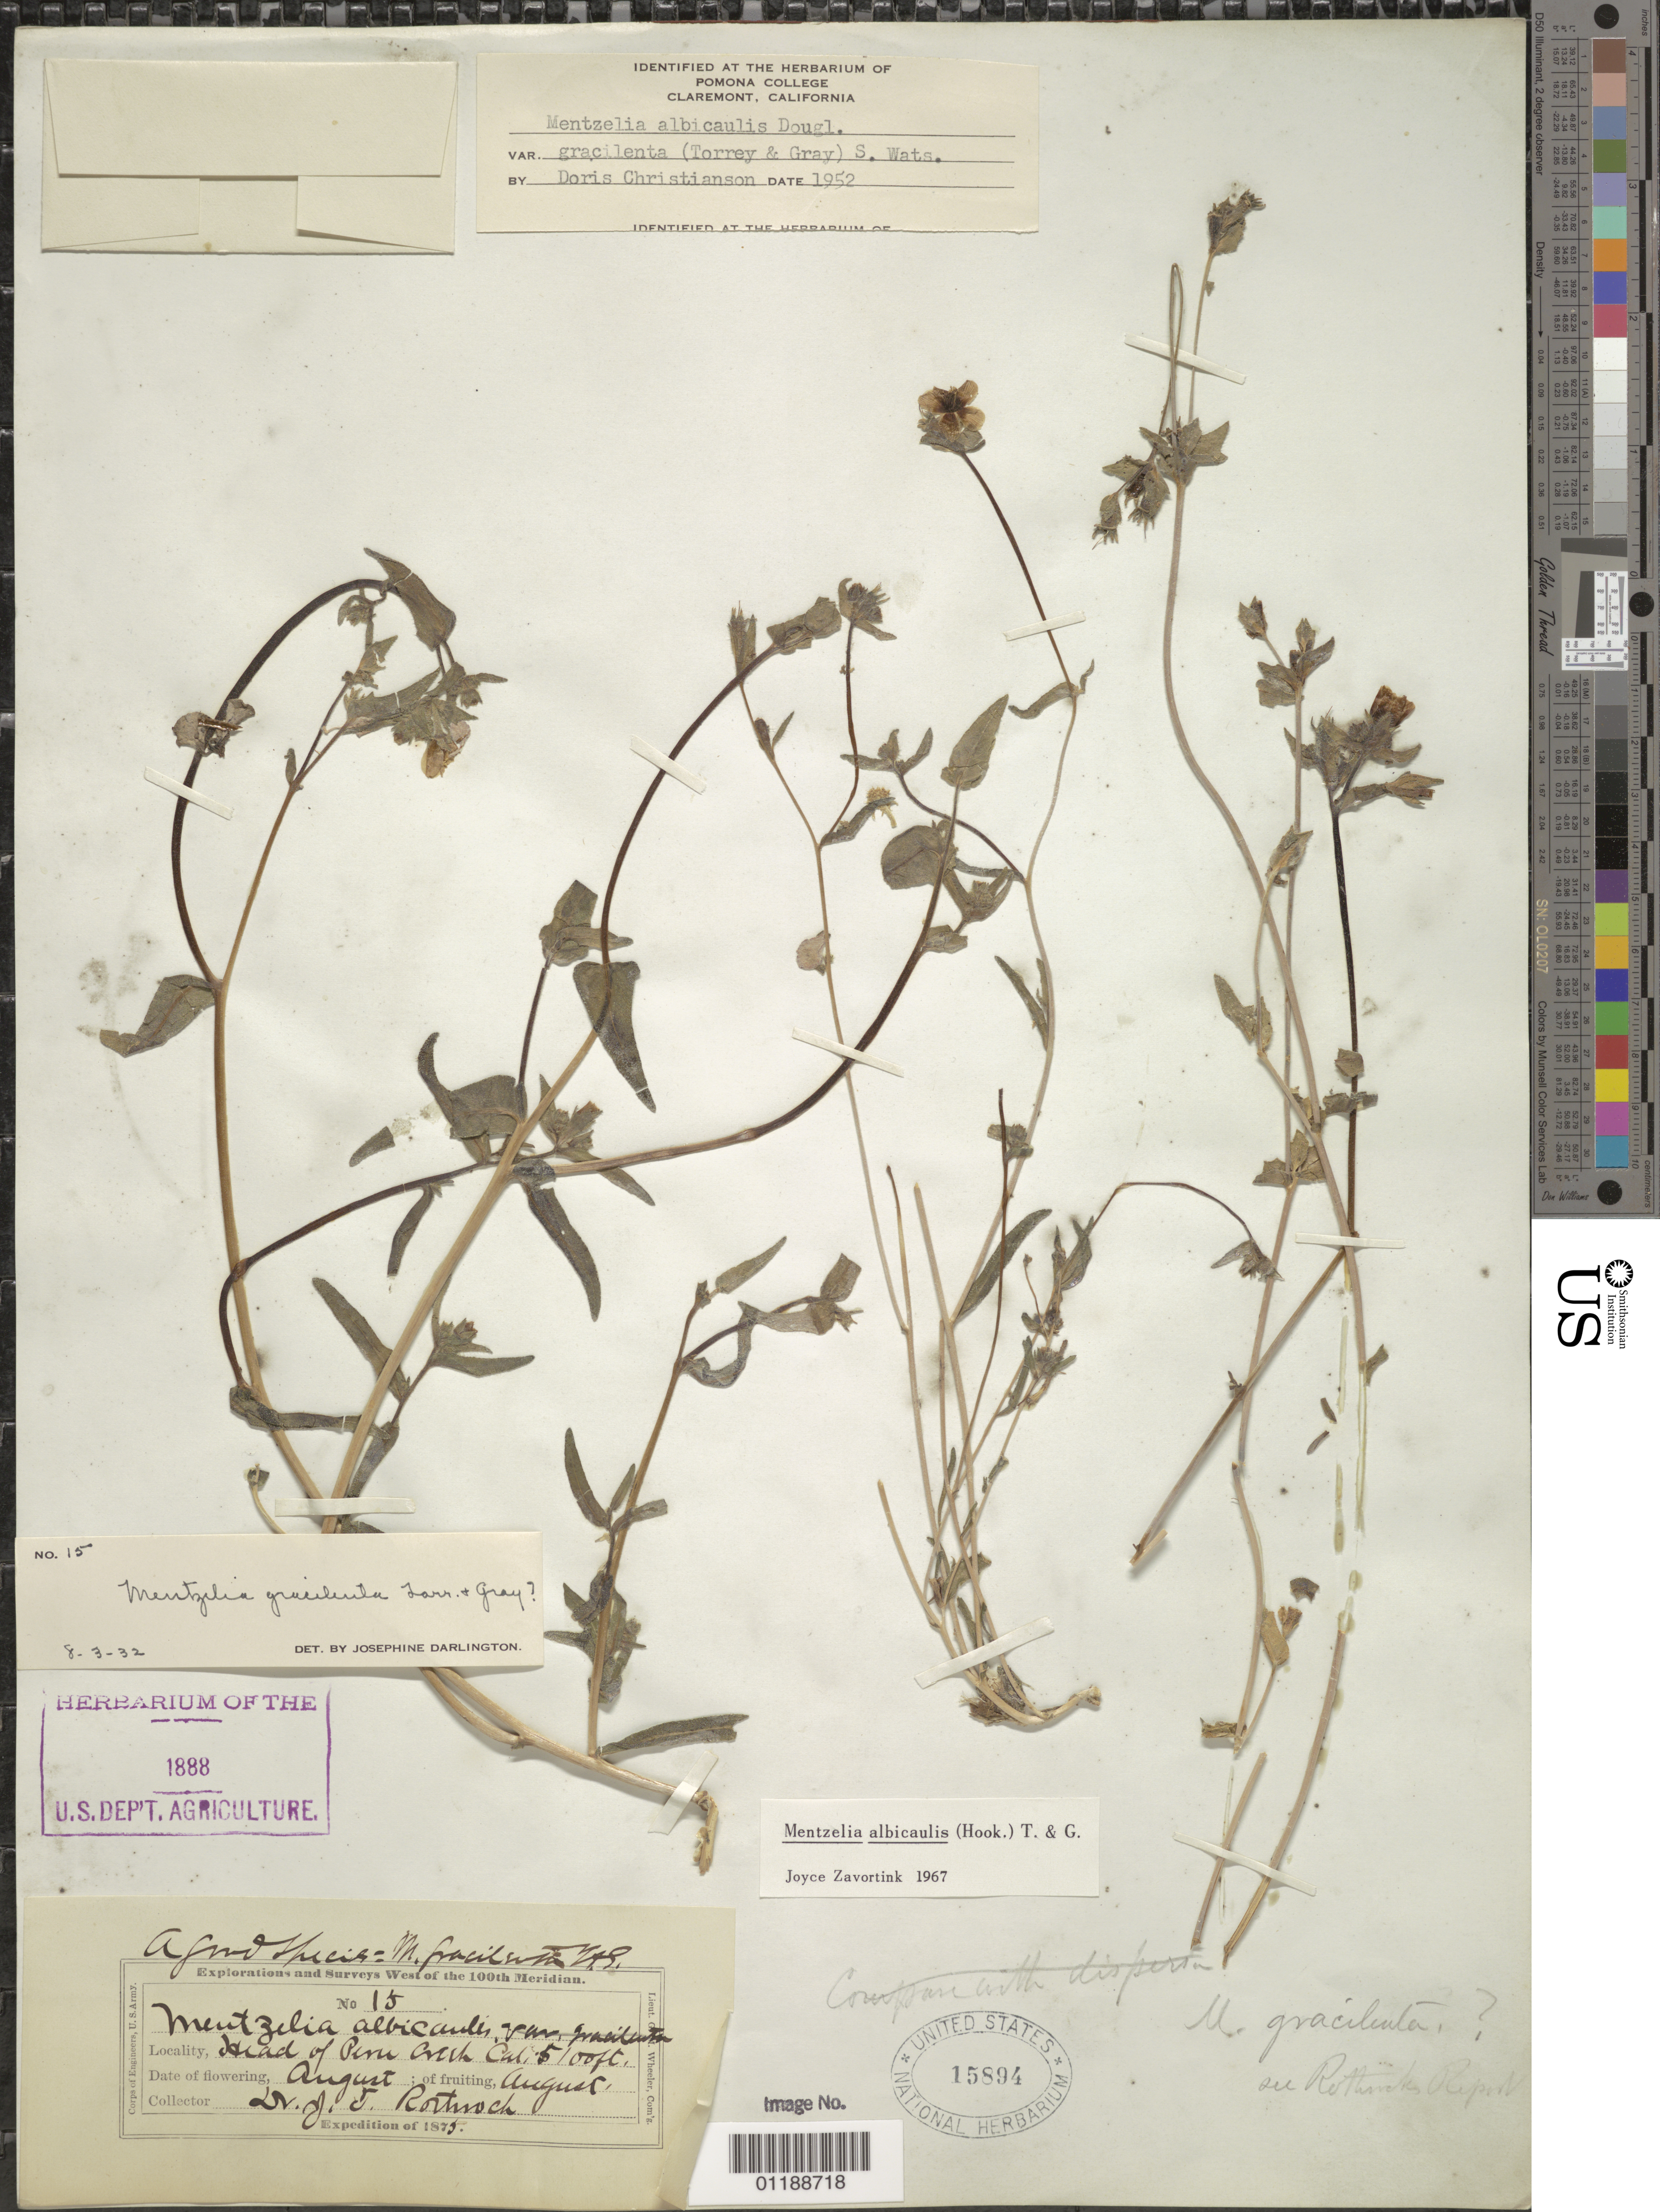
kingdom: Plantae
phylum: Tracheophyta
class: Magnoliopsida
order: Cornales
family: Loasaceae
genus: Mentzelia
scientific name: Mentzelia albicaulis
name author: (Douglas ex Hook.) Douglas ex Torr. & A. Gray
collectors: J. T. Rothrock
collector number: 15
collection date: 1875-08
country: United States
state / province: California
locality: Head of Peru Creek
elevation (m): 1554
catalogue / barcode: US 15894